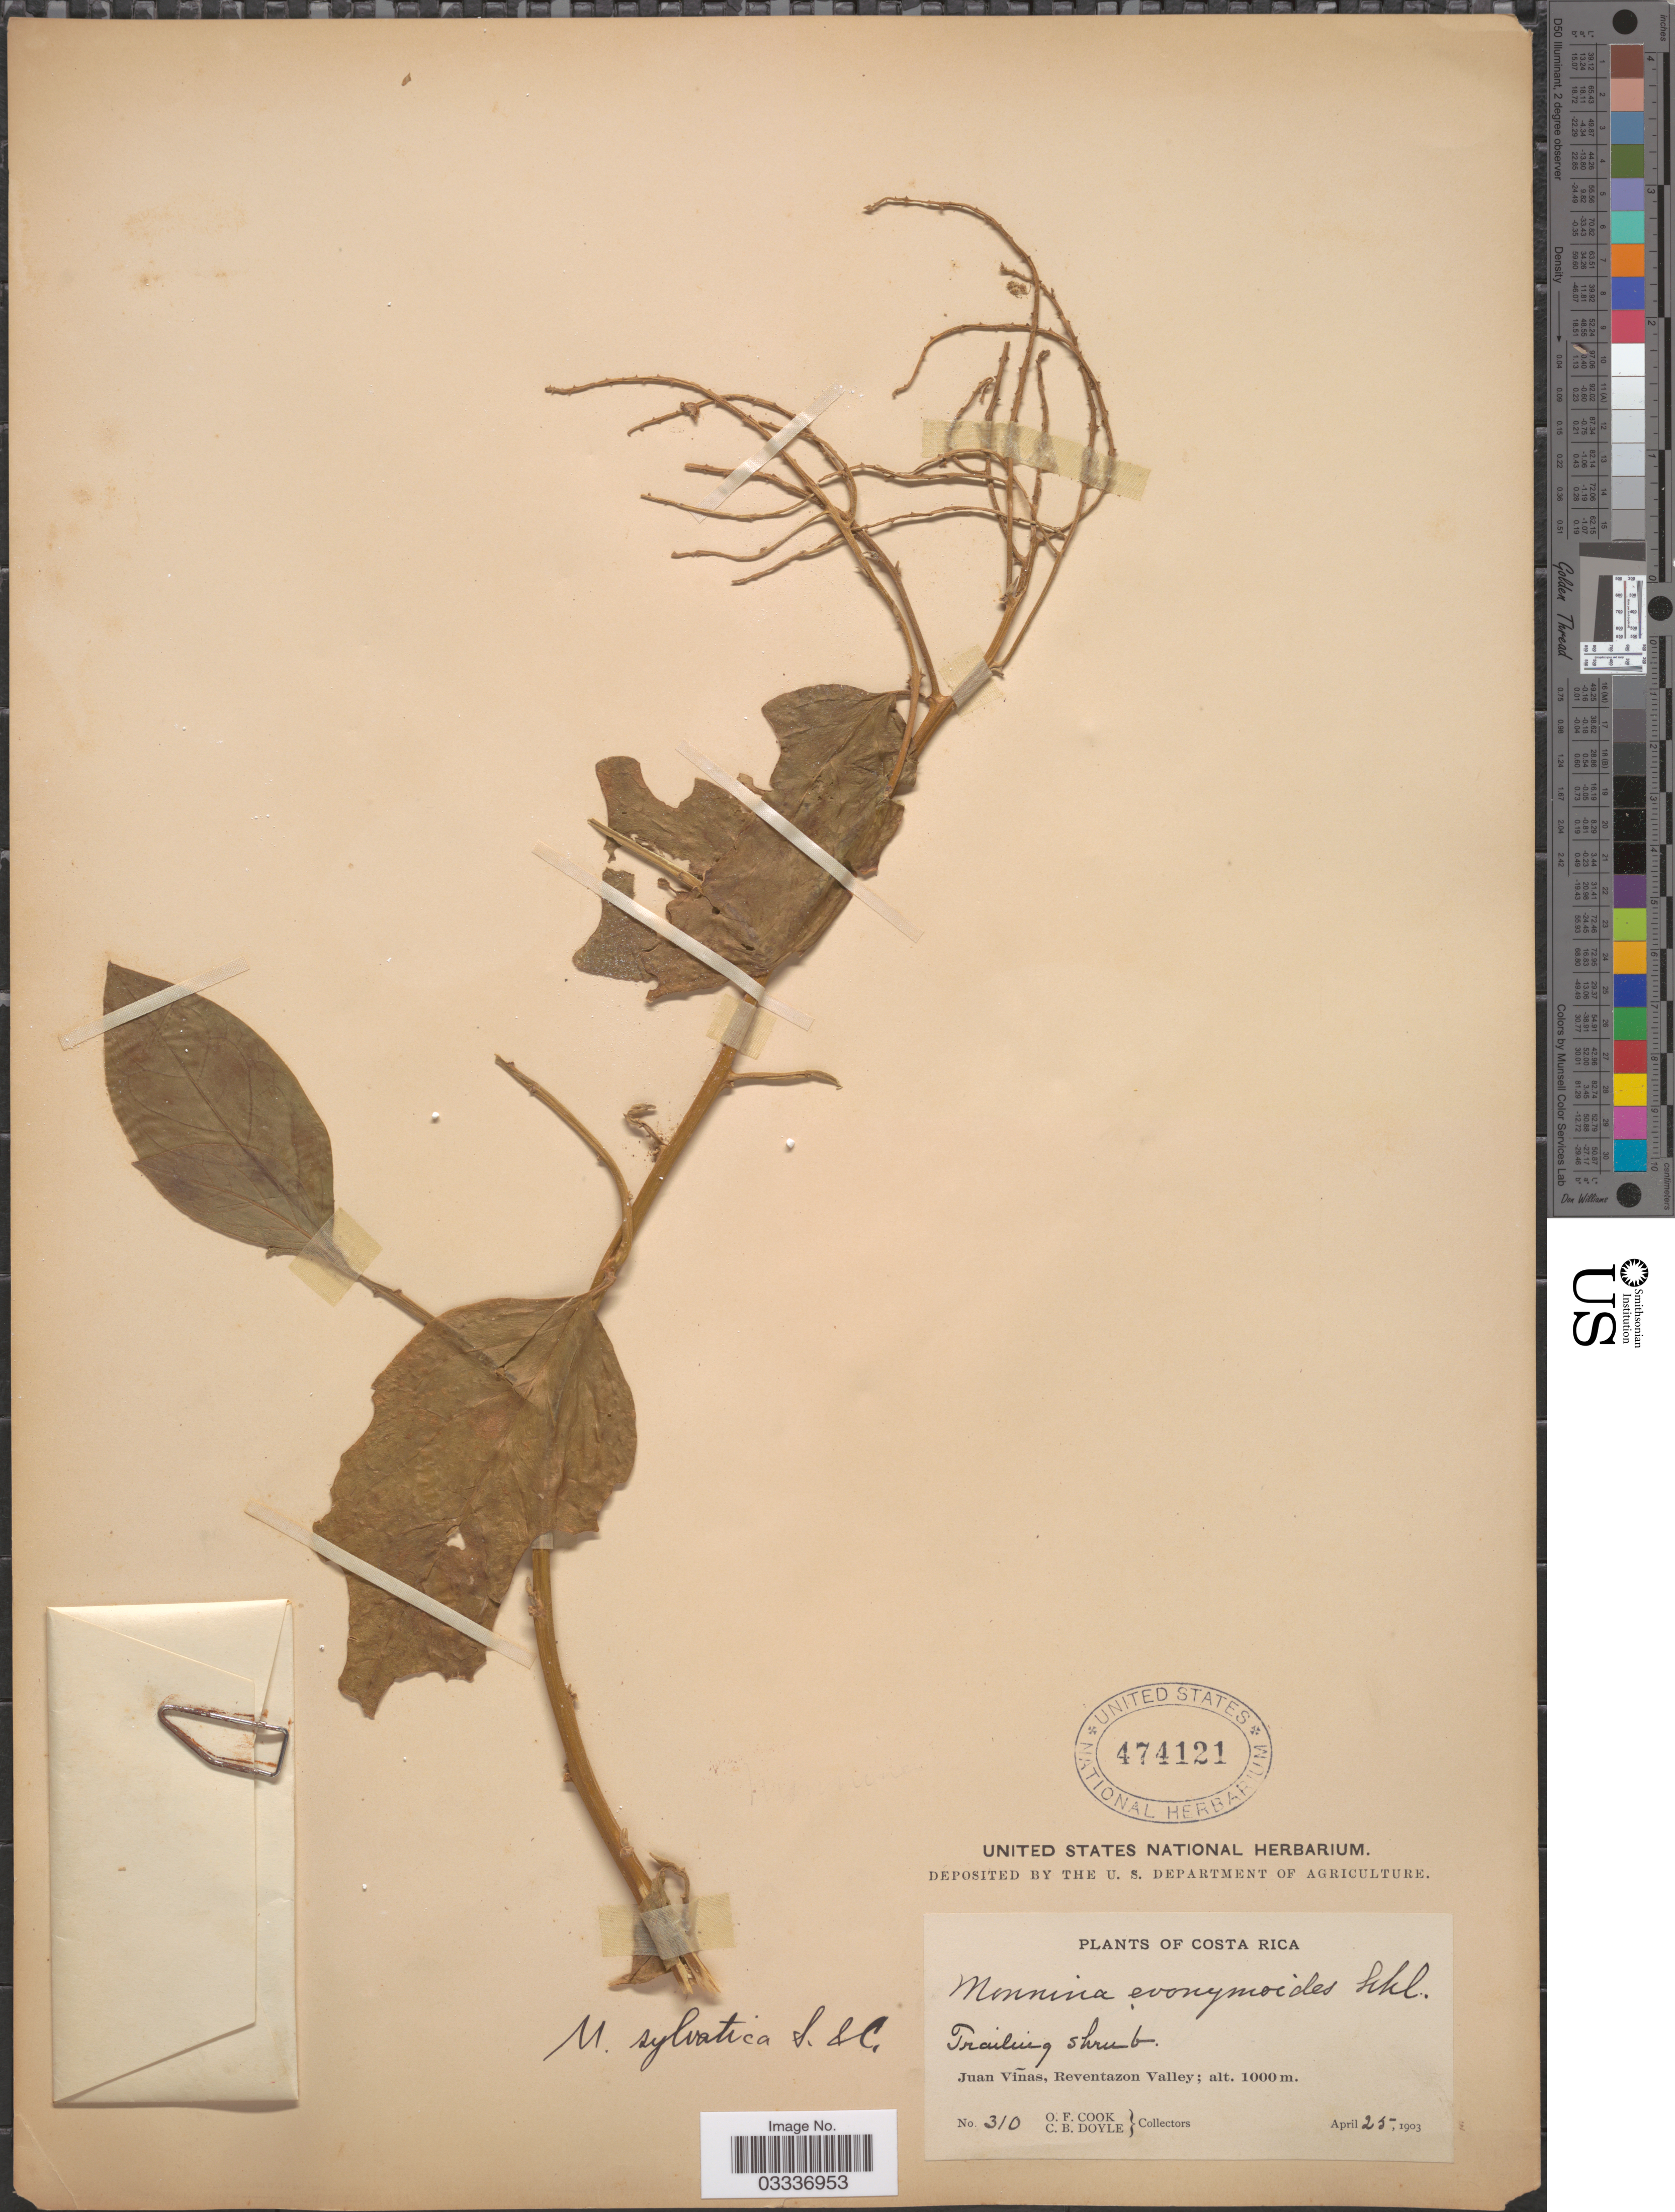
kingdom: Plantae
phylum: Tracheophyta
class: Magnoliopsida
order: Fabales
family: Polygalaceae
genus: Monnina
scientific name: Monnina sylvatica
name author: Schltdl. & Cham.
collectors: O. F. Cook & C. Doyle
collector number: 310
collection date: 1903-04-25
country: Costa Rica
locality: Juan Viñas, Reventazon Valley.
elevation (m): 1000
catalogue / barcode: US 474121